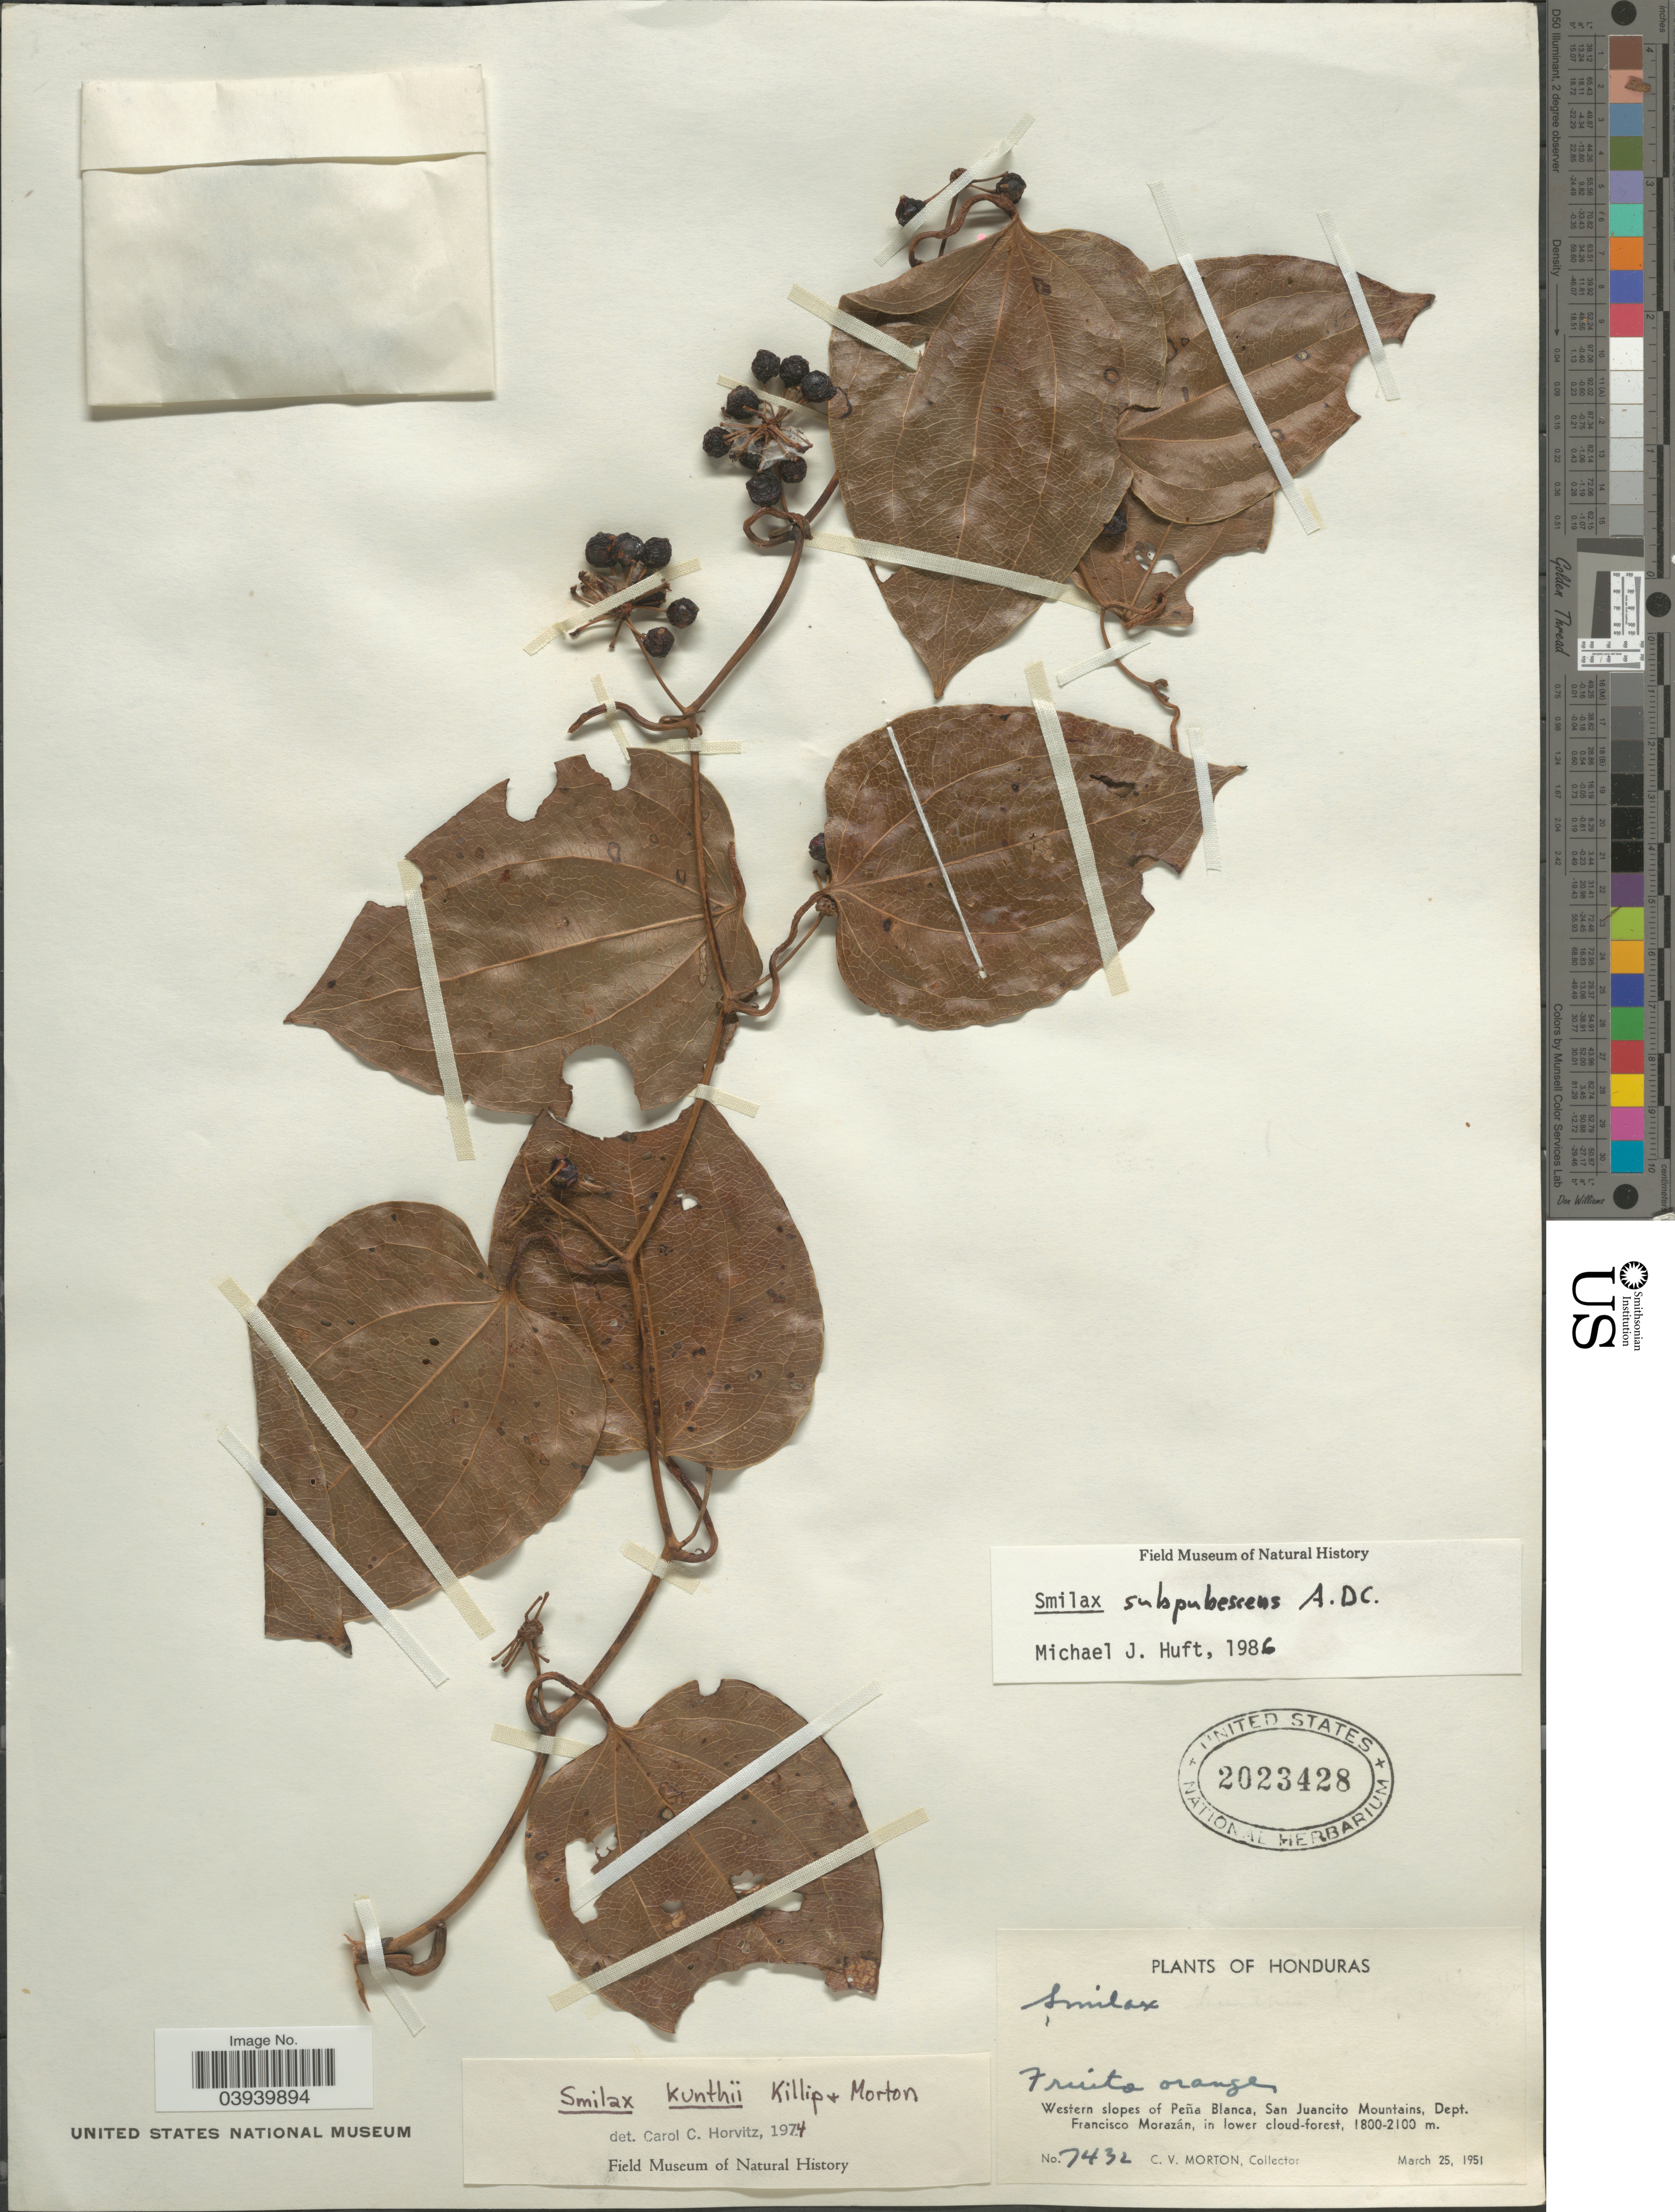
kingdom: Plantae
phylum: Tracheophyta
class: Liliopsida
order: Liliales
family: Smilacaceae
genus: Smilax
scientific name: Smilax subpubescens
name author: A. DC.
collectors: C. V. Morton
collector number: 7432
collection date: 1951-03-25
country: Honduras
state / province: Fco. Morazán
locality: Western slopes of Peña Blanca, San Juancito Mountains, Dept. Francisco Morazán.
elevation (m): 1800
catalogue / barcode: US 2023428